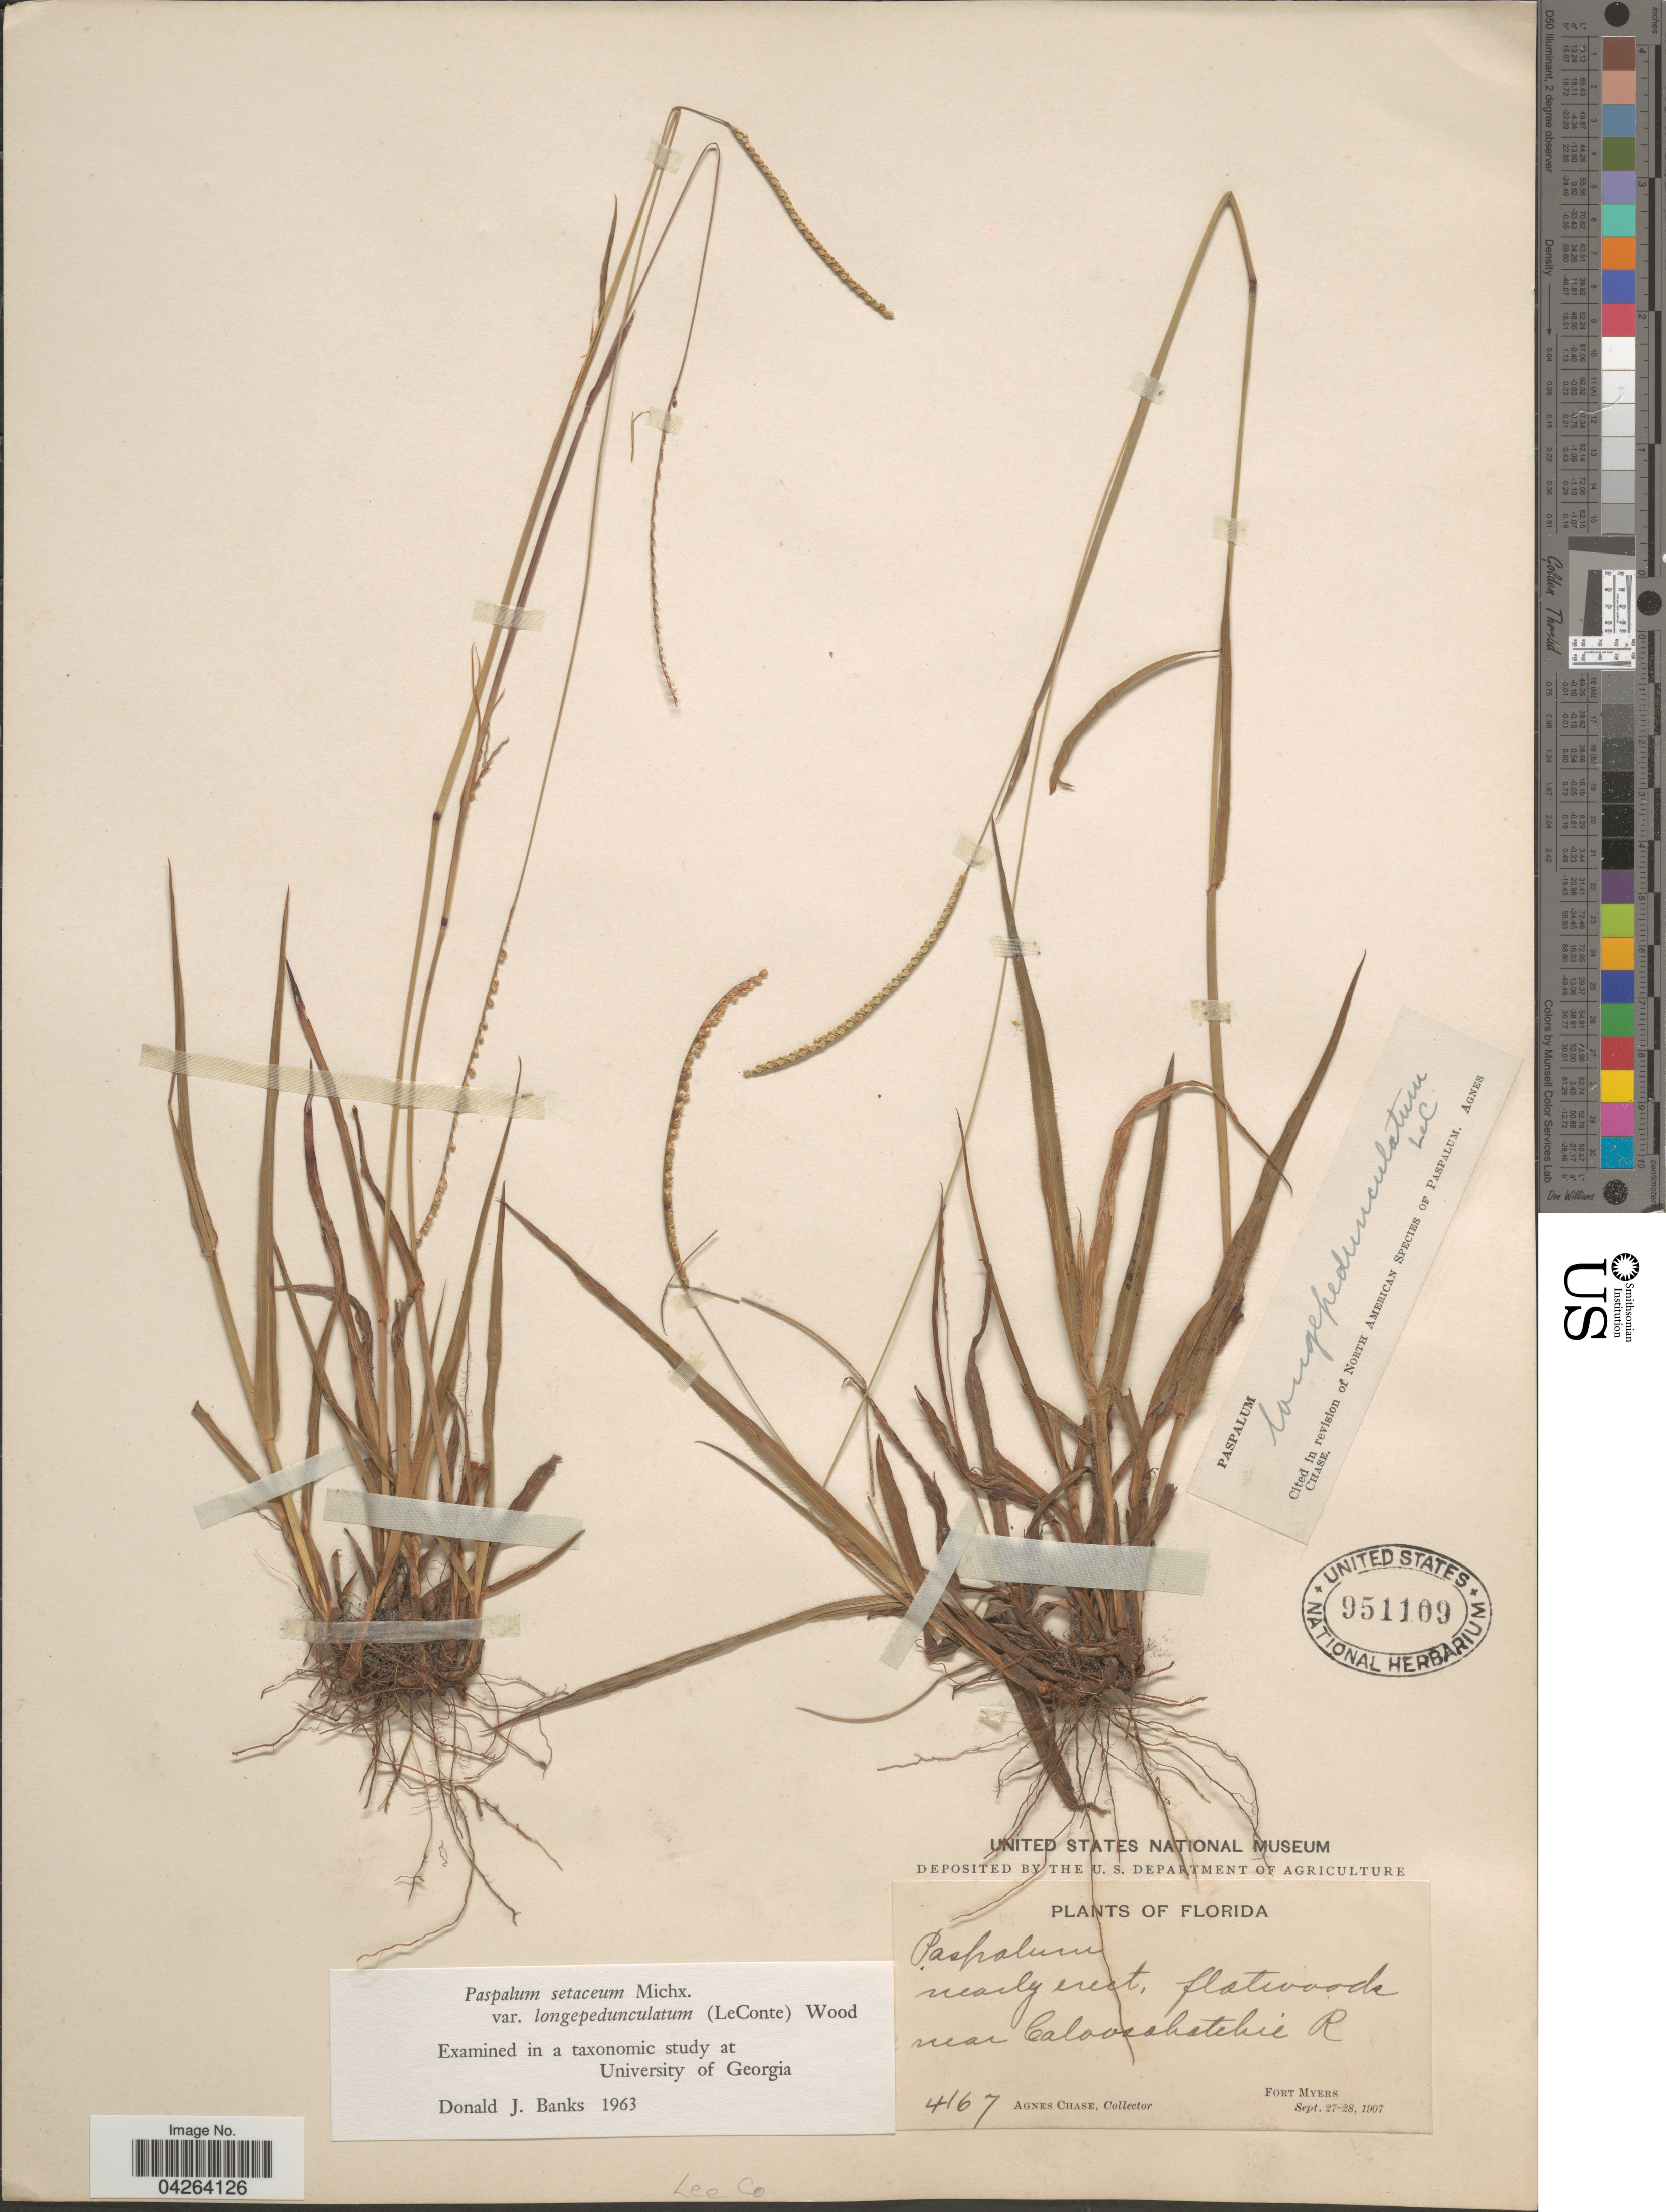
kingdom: Plantae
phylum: Tracheophyta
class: Liliopsida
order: Poales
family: Poaceae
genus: Paspalum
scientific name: Paspalum setaceum var. longipedunculatum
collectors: A. Chase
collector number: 4167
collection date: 1907-09-27/1907-09-28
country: United States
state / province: Florida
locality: Flatwoods near Caloosahatchie R. Fort Myers. Lee Co.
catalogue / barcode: US 951109